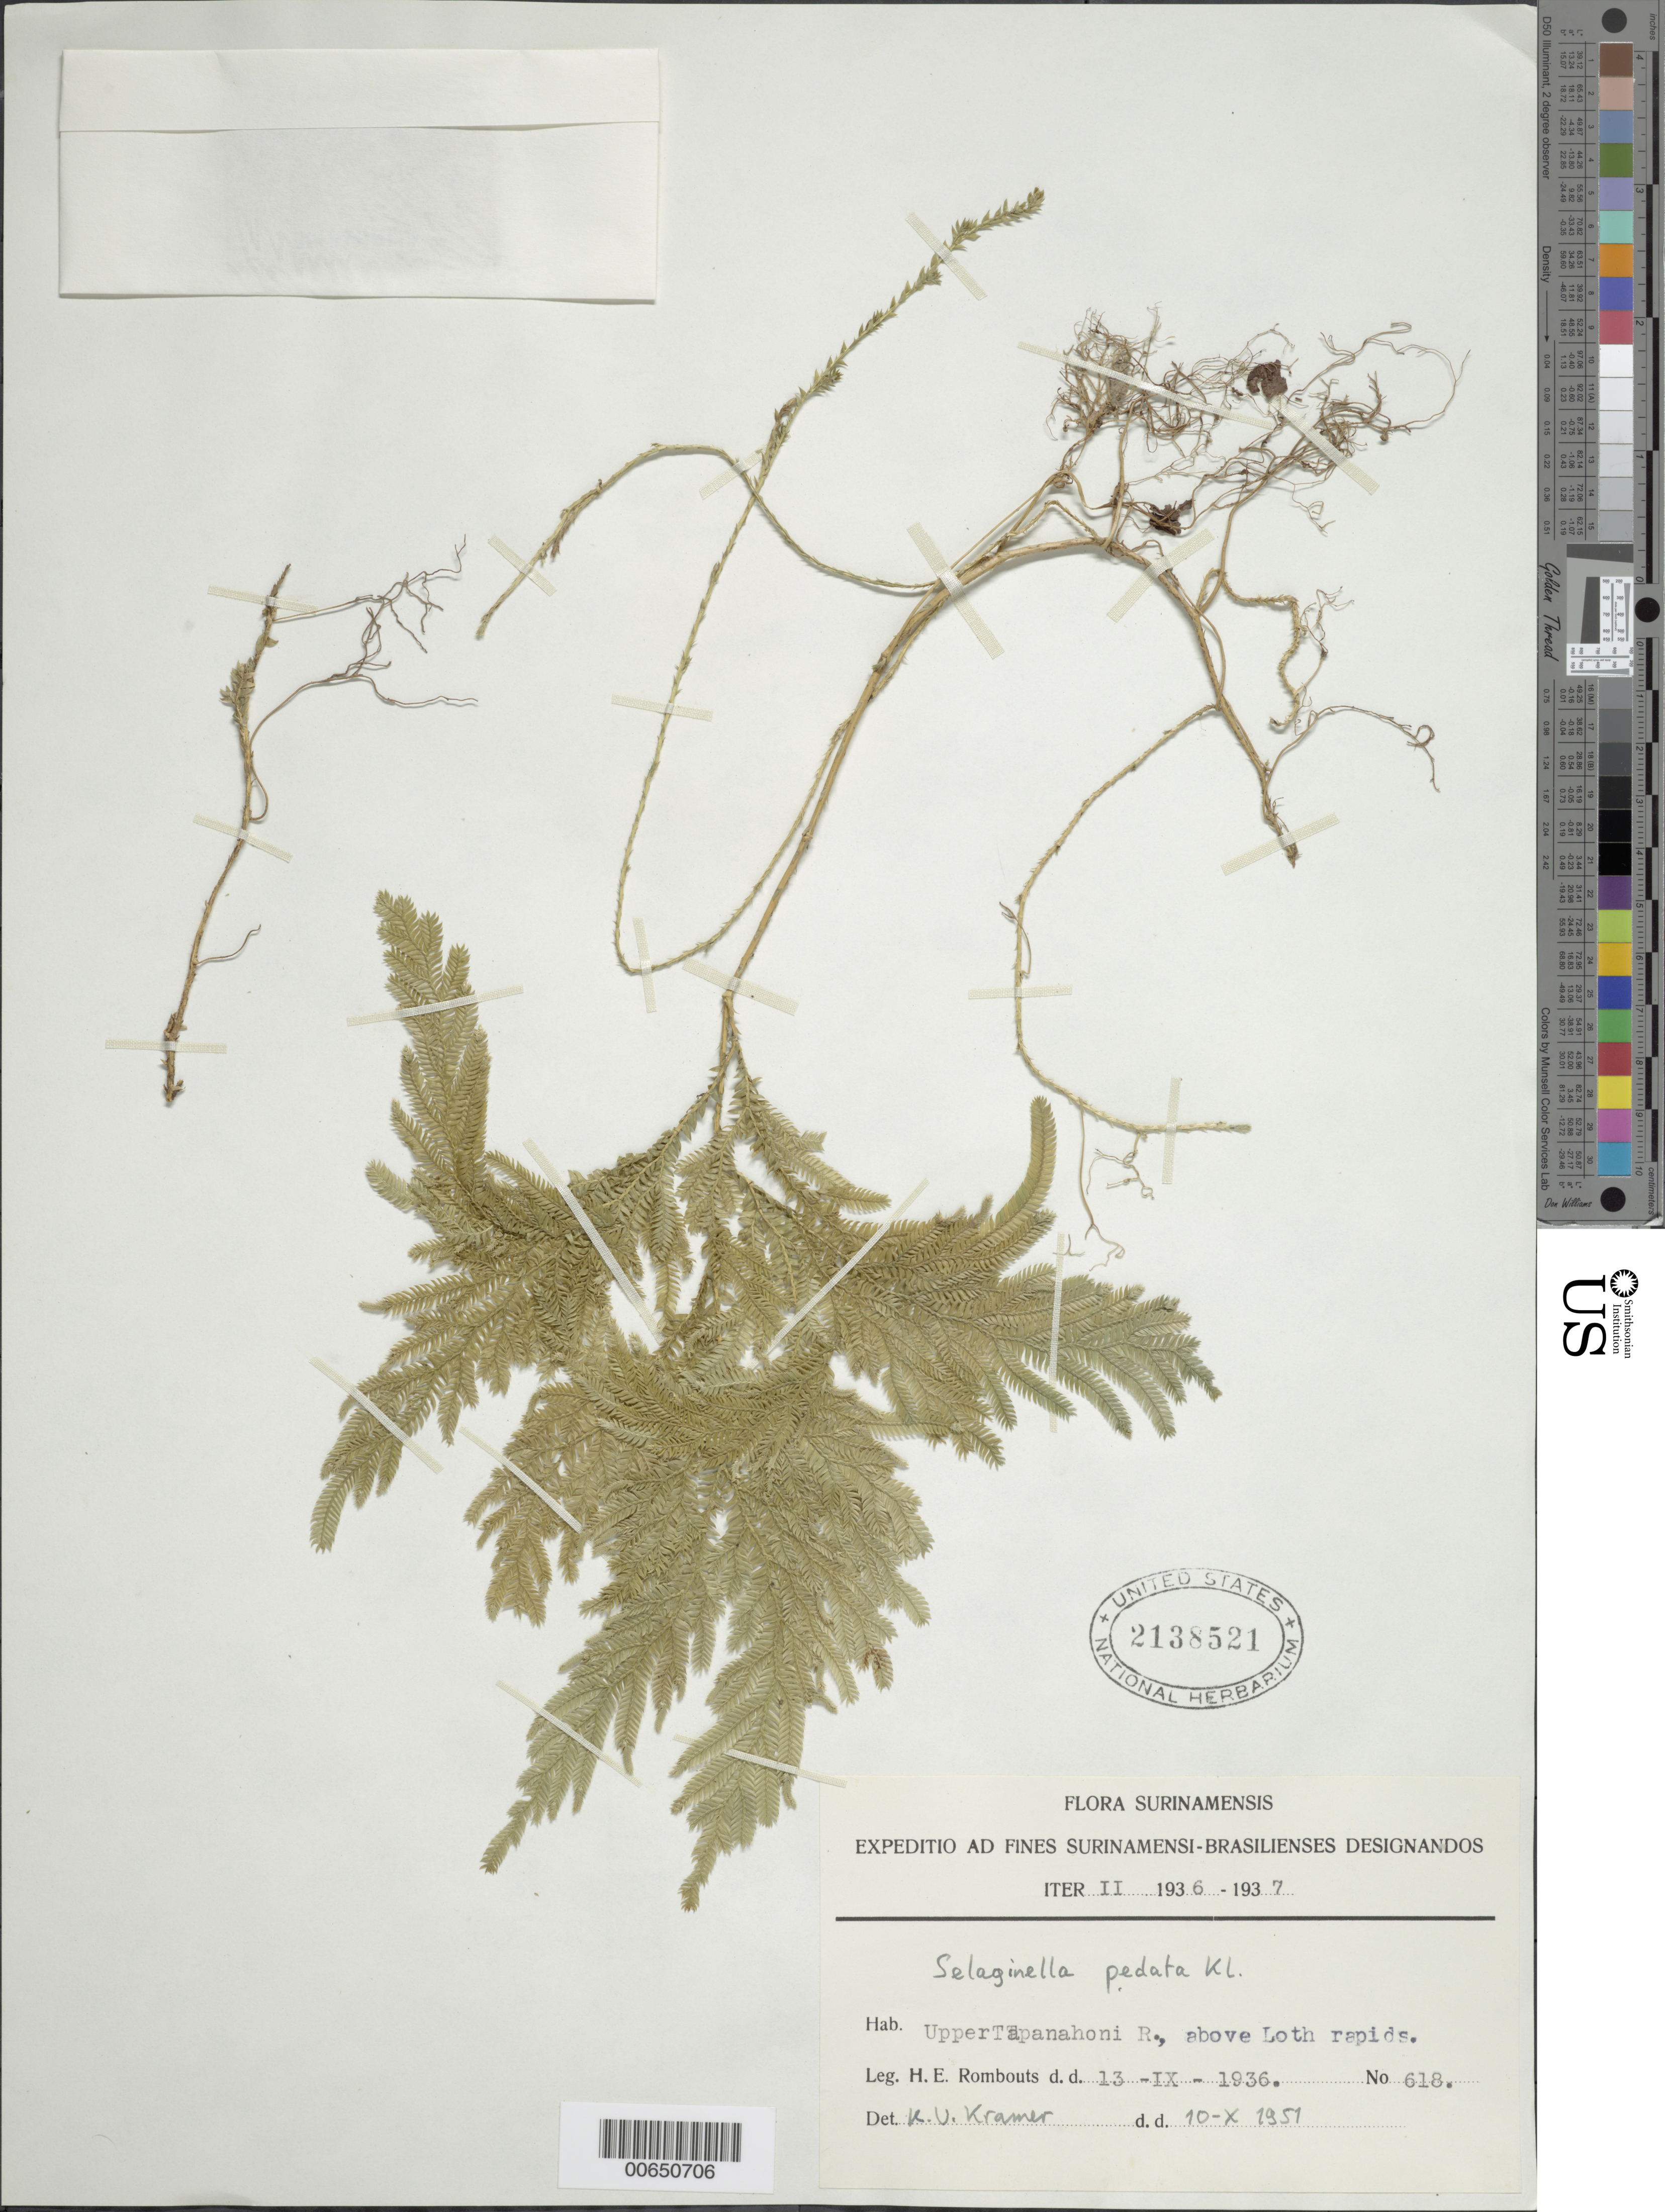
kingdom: Plantae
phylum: Tracheophyta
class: Lycopodiopsida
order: Selaginellales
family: Selaginellaceae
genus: Selaginella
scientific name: Selaginella pedata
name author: Klotzsch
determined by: Kramer, K. U.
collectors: H. Rombouts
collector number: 618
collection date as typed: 13-Sep-36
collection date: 1936-09-13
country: Suriname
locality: Tapanahoni R. (upper), above Loth rapids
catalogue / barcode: US 2138521